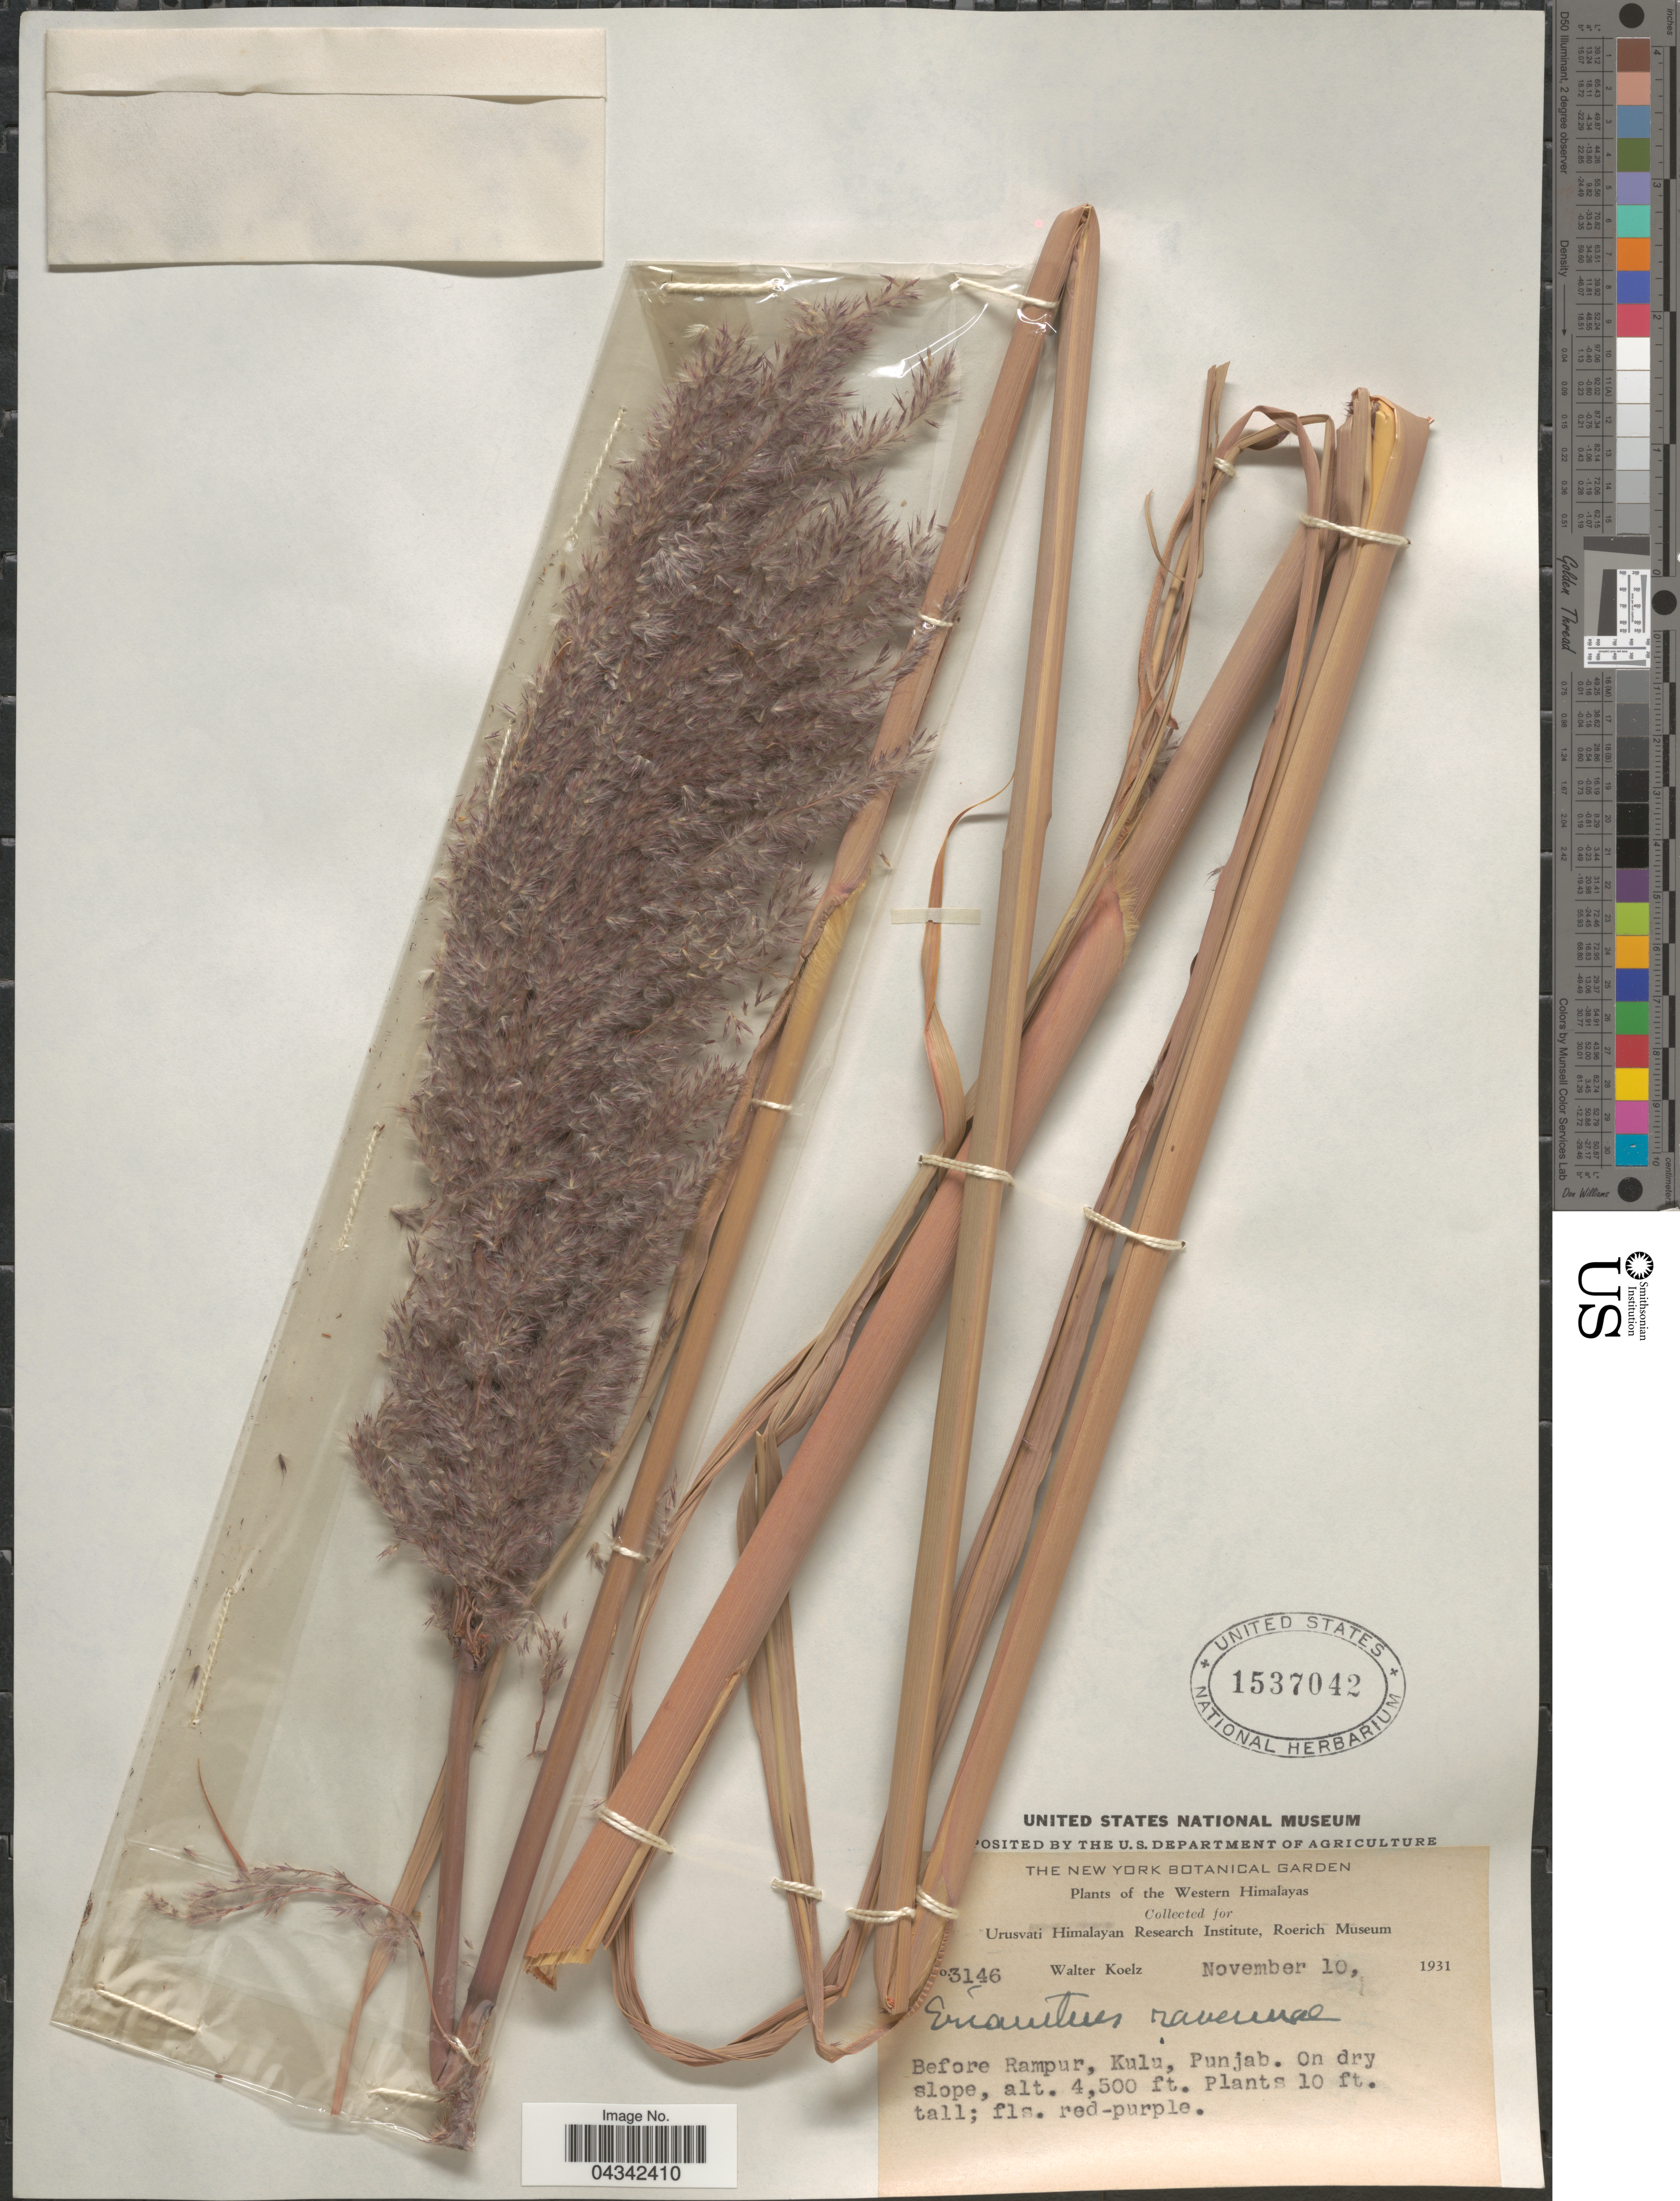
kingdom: Plantae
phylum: Tracheophyta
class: Liliopsida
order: Poales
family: Poaceae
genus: Tripidium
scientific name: Tripidium ravennae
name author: (L.) H. Scholz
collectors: W. N. Koelz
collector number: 3146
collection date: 1931-11-10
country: India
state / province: Himachal Pradesh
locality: The Western Himalayas. Before Rampur, Kulu, Punjab. On dry slope.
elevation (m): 1372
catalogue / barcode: US 1537042